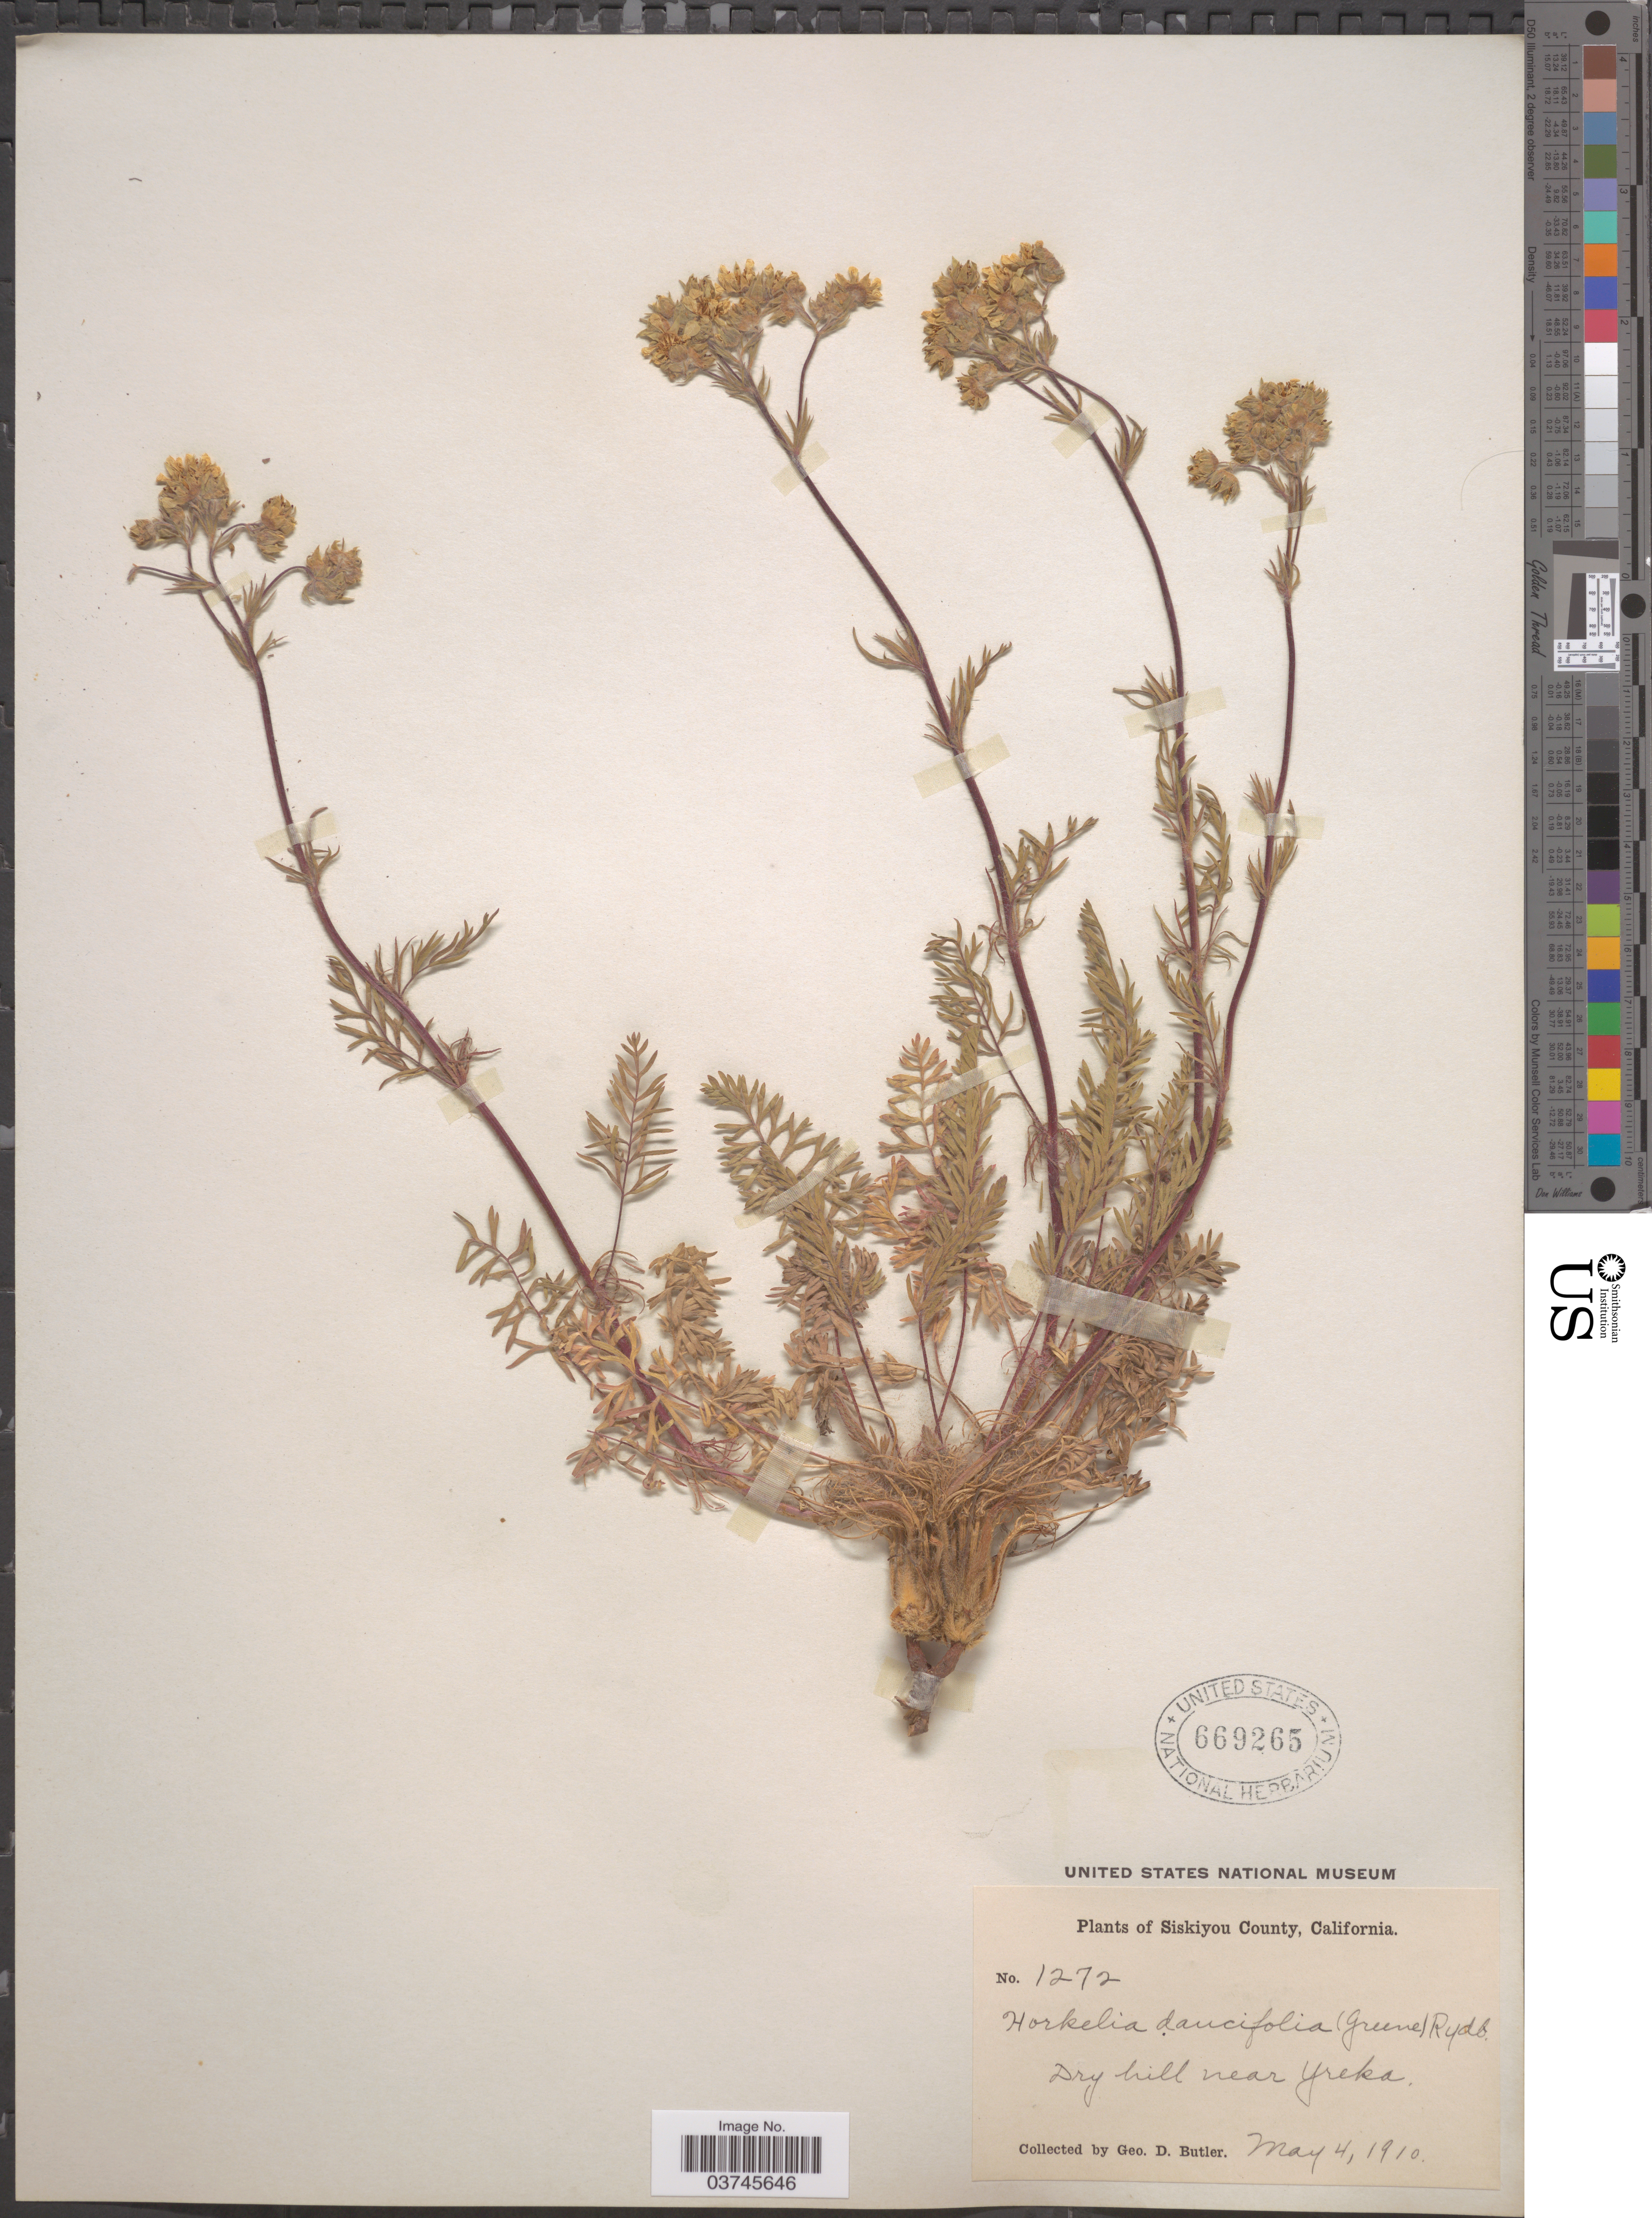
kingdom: Plantae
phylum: Tracheophyta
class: Magnoliopsida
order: Rosales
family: Rosaceae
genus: Potentilla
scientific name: Potentilla daucifolia var. daucifolia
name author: Greene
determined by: Strong, Mark T., (BOT), Smithsonian Institution - National Museum of Natural History (UNITED STATES)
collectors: G. D. Butler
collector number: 1272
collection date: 1910-05-04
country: United States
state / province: California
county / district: Siskiyou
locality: Siskiyou County. Dry hill near Yreka.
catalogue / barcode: US 669265